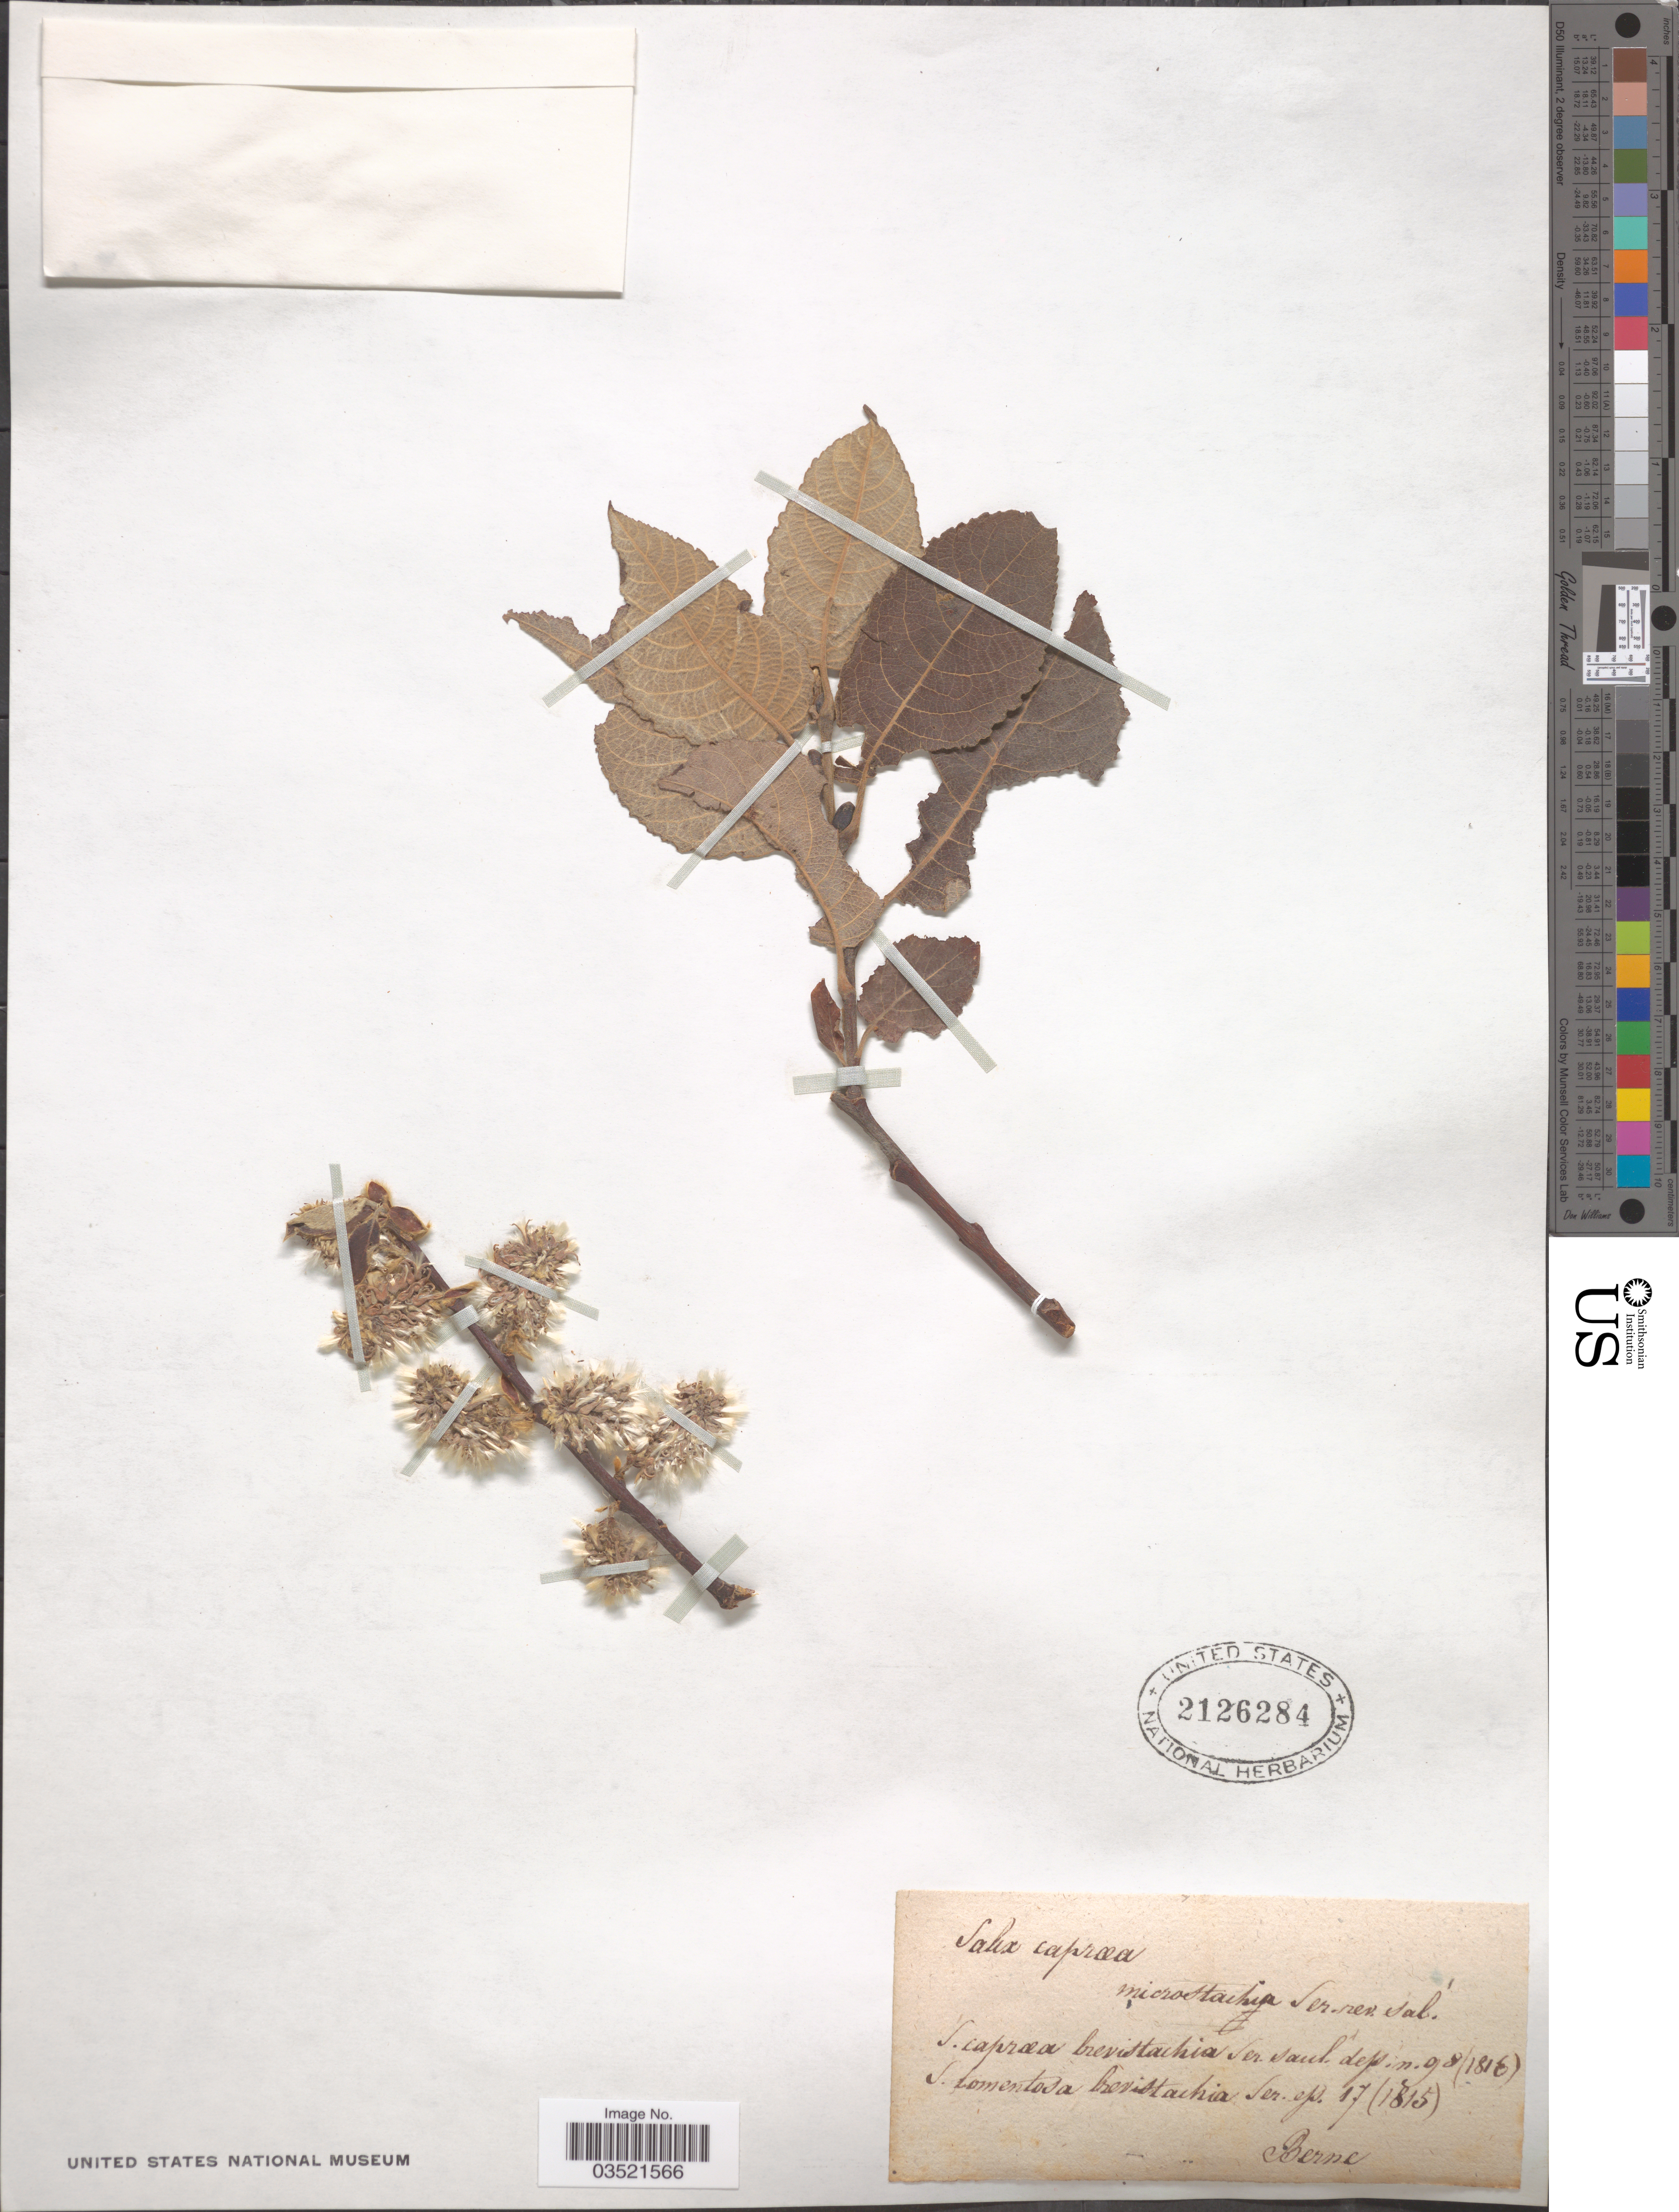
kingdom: Plantae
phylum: Tracheophyta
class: Magnoliopsida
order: Malpighiales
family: Salicaceae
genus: Salix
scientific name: Salix caprea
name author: L.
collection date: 1815/1816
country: Switzerland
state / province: Bern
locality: Berne.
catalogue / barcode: US 2126284